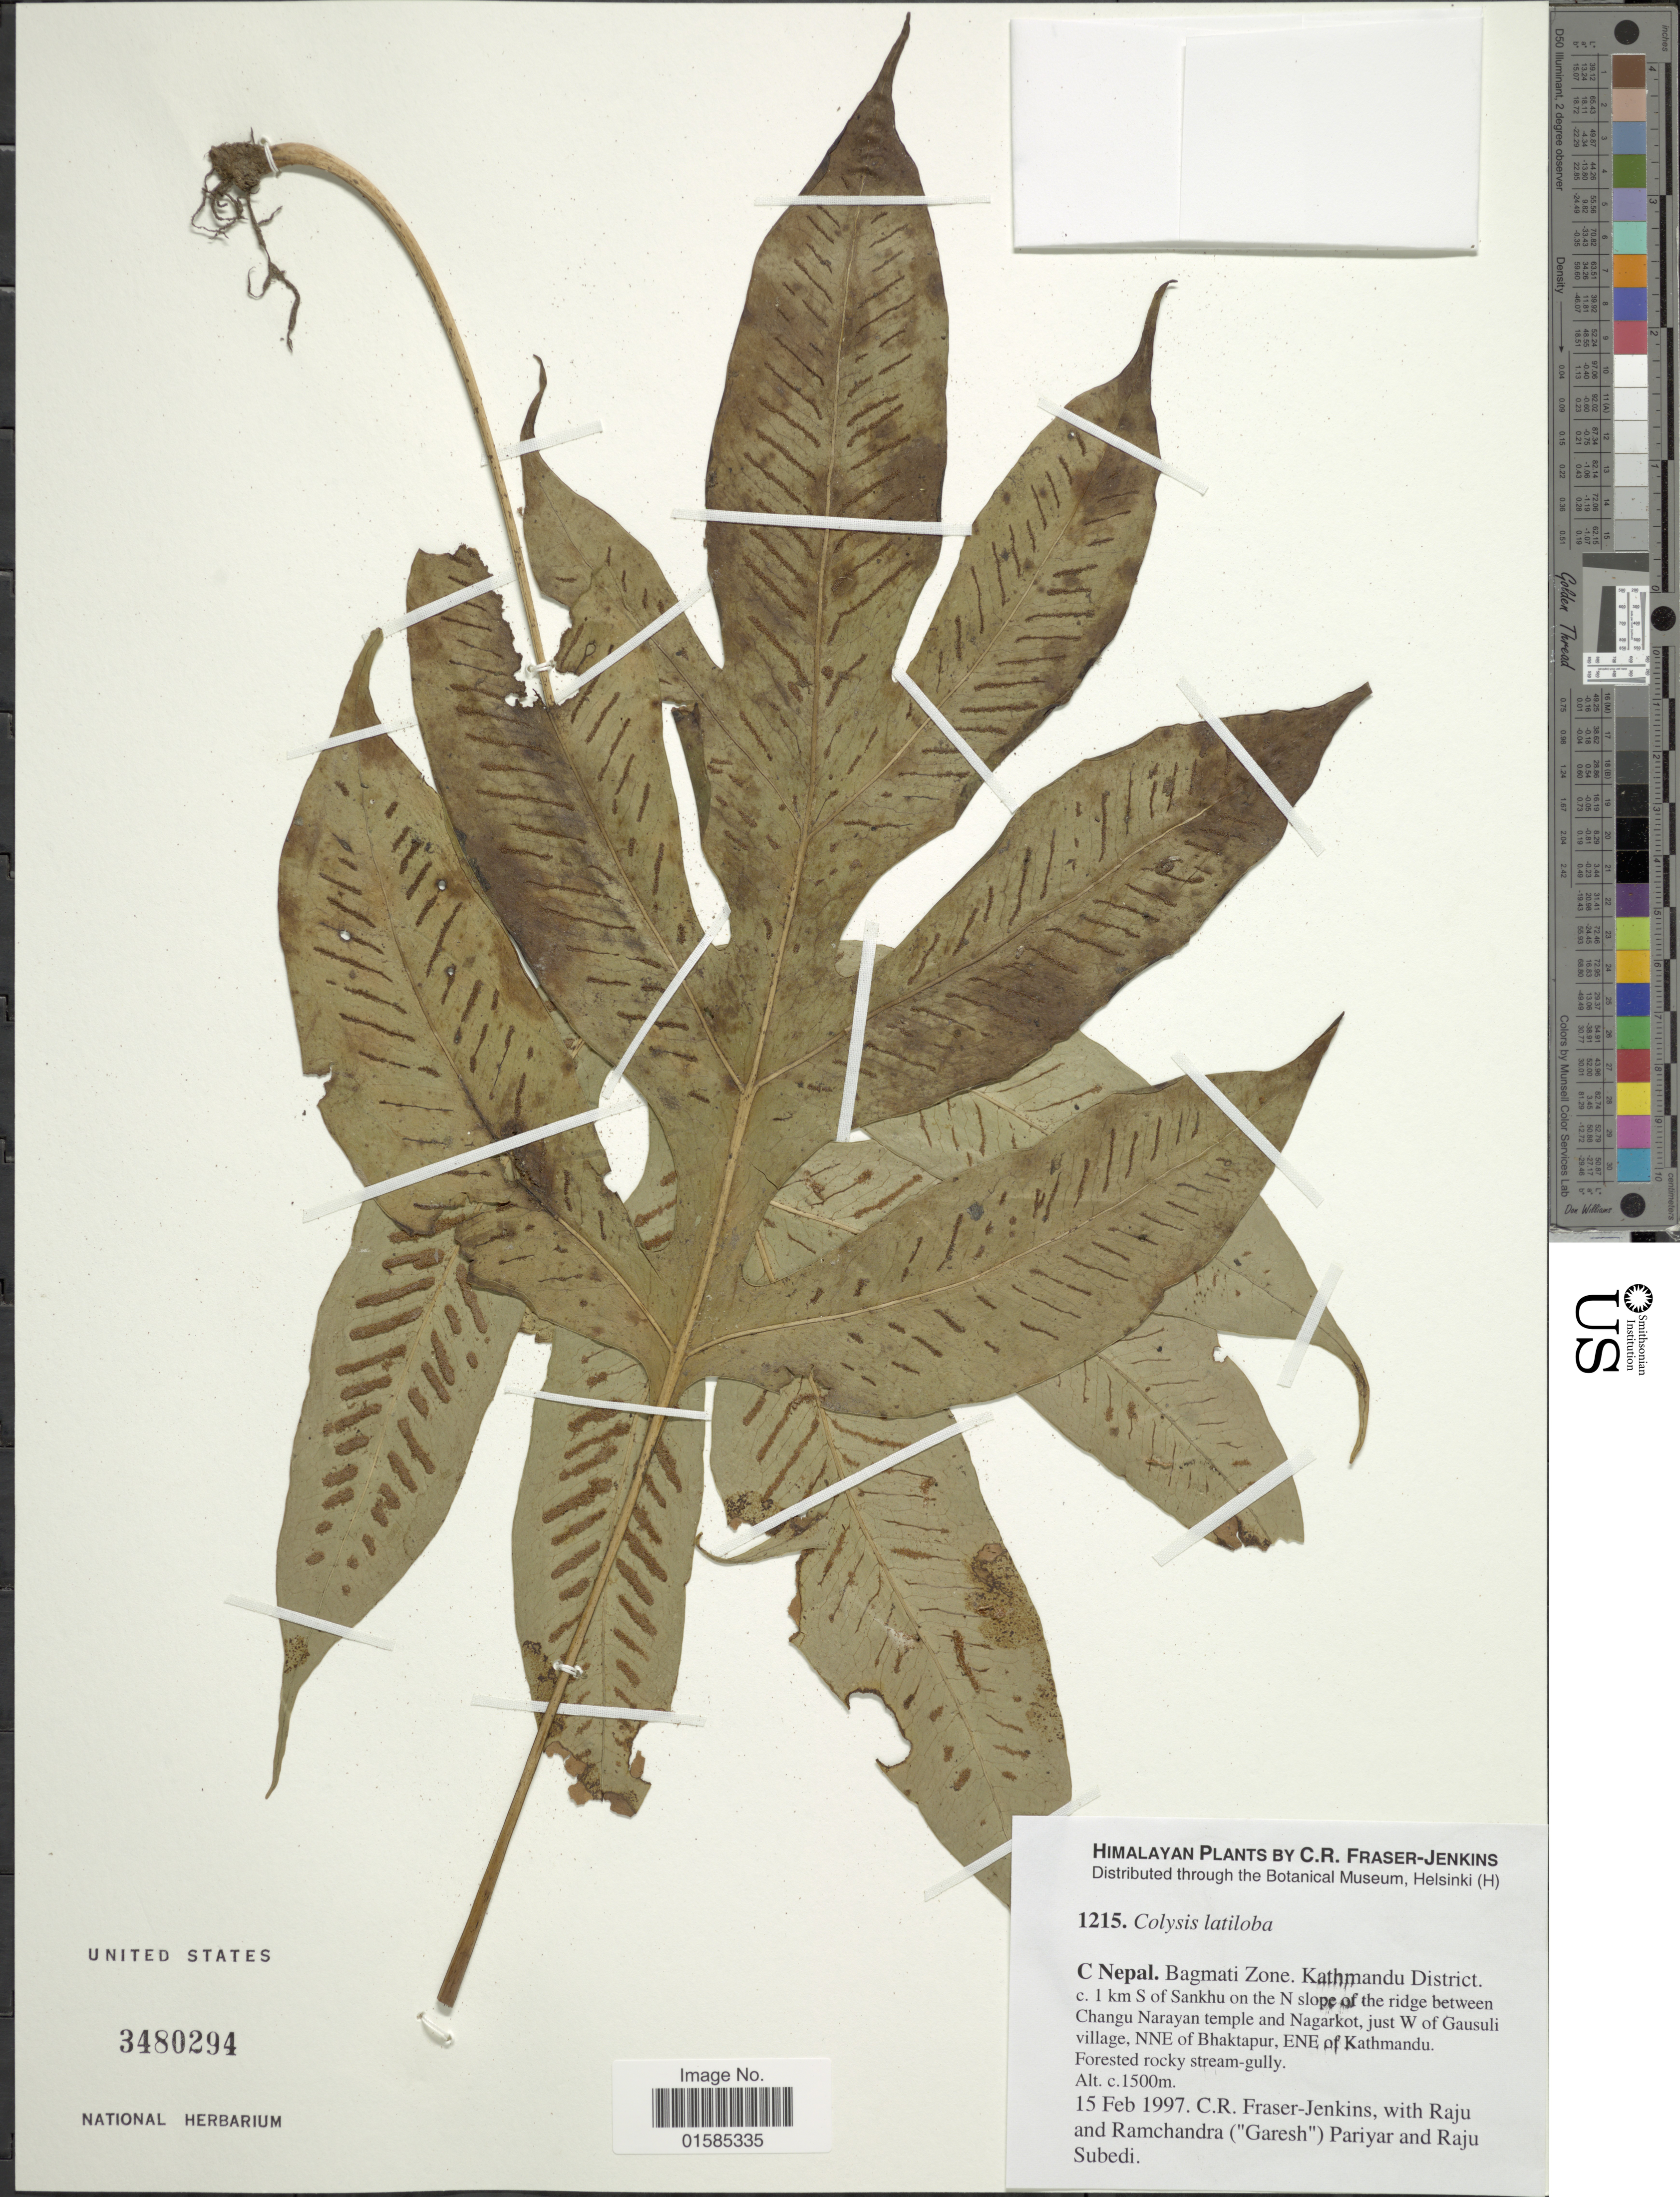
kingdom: Plantae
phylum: Tracheophyta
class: Polypodiopsida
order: Polypodiales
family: Polypodiaceae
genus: Leptochilus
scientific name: Leptochilus latelobum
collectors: C. R. Fraser-Jenkins, R. Pariyar, G. Pariyar & R. Subedi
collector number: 1215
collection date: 1997-02-15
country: Nepal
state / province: Bagmati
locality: C. Nepal. Bagmati Zone. Kathmandu District c . 1 km S oif Sankhu on the N slope of the ridge between Changu Narayan temple and nagarkot, just W of Gausuli village, NNE of Bhaktapur, ENE of Kathamandu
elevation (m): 1500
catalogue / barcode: US 3480294